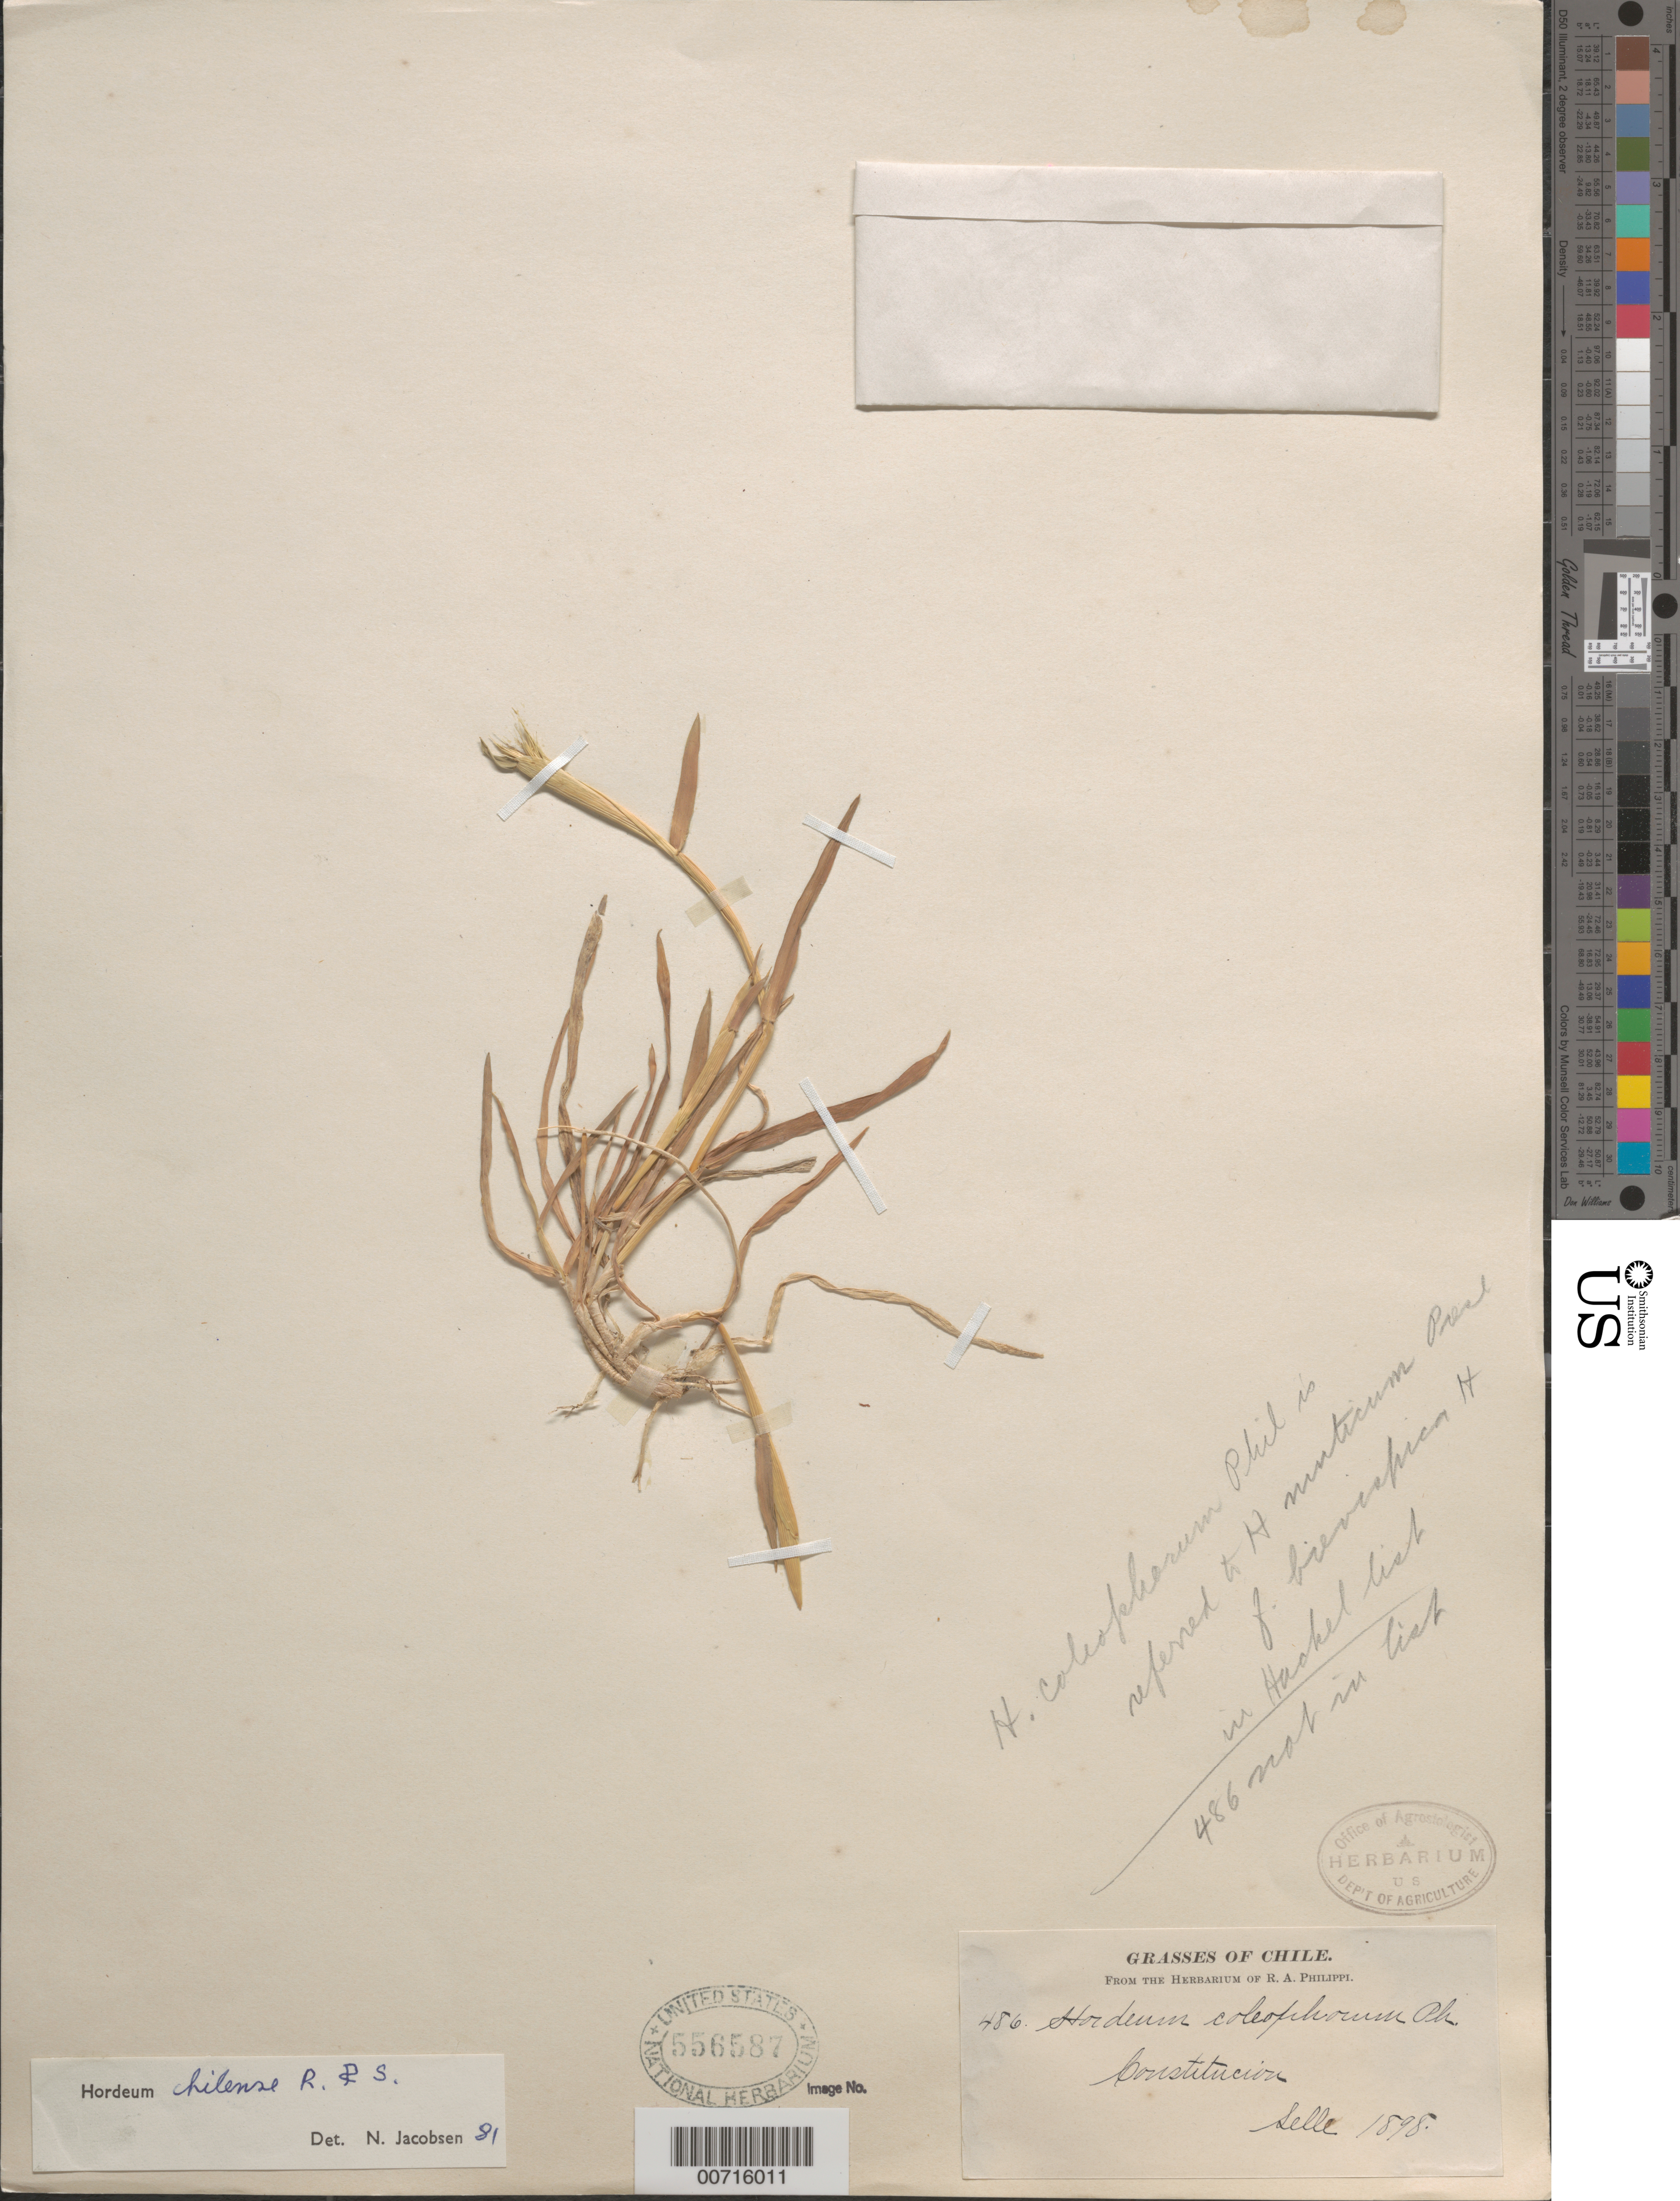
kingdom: Plantae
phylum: Tracheophyta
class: Liliopsida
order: Poales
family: Poaceae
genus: Hordeum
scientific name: Hordeum chilense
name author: Roem. & Schult.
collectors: Selle, --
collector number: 486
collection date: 1898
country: Chile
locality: Constitucion.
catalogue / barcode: US 556587